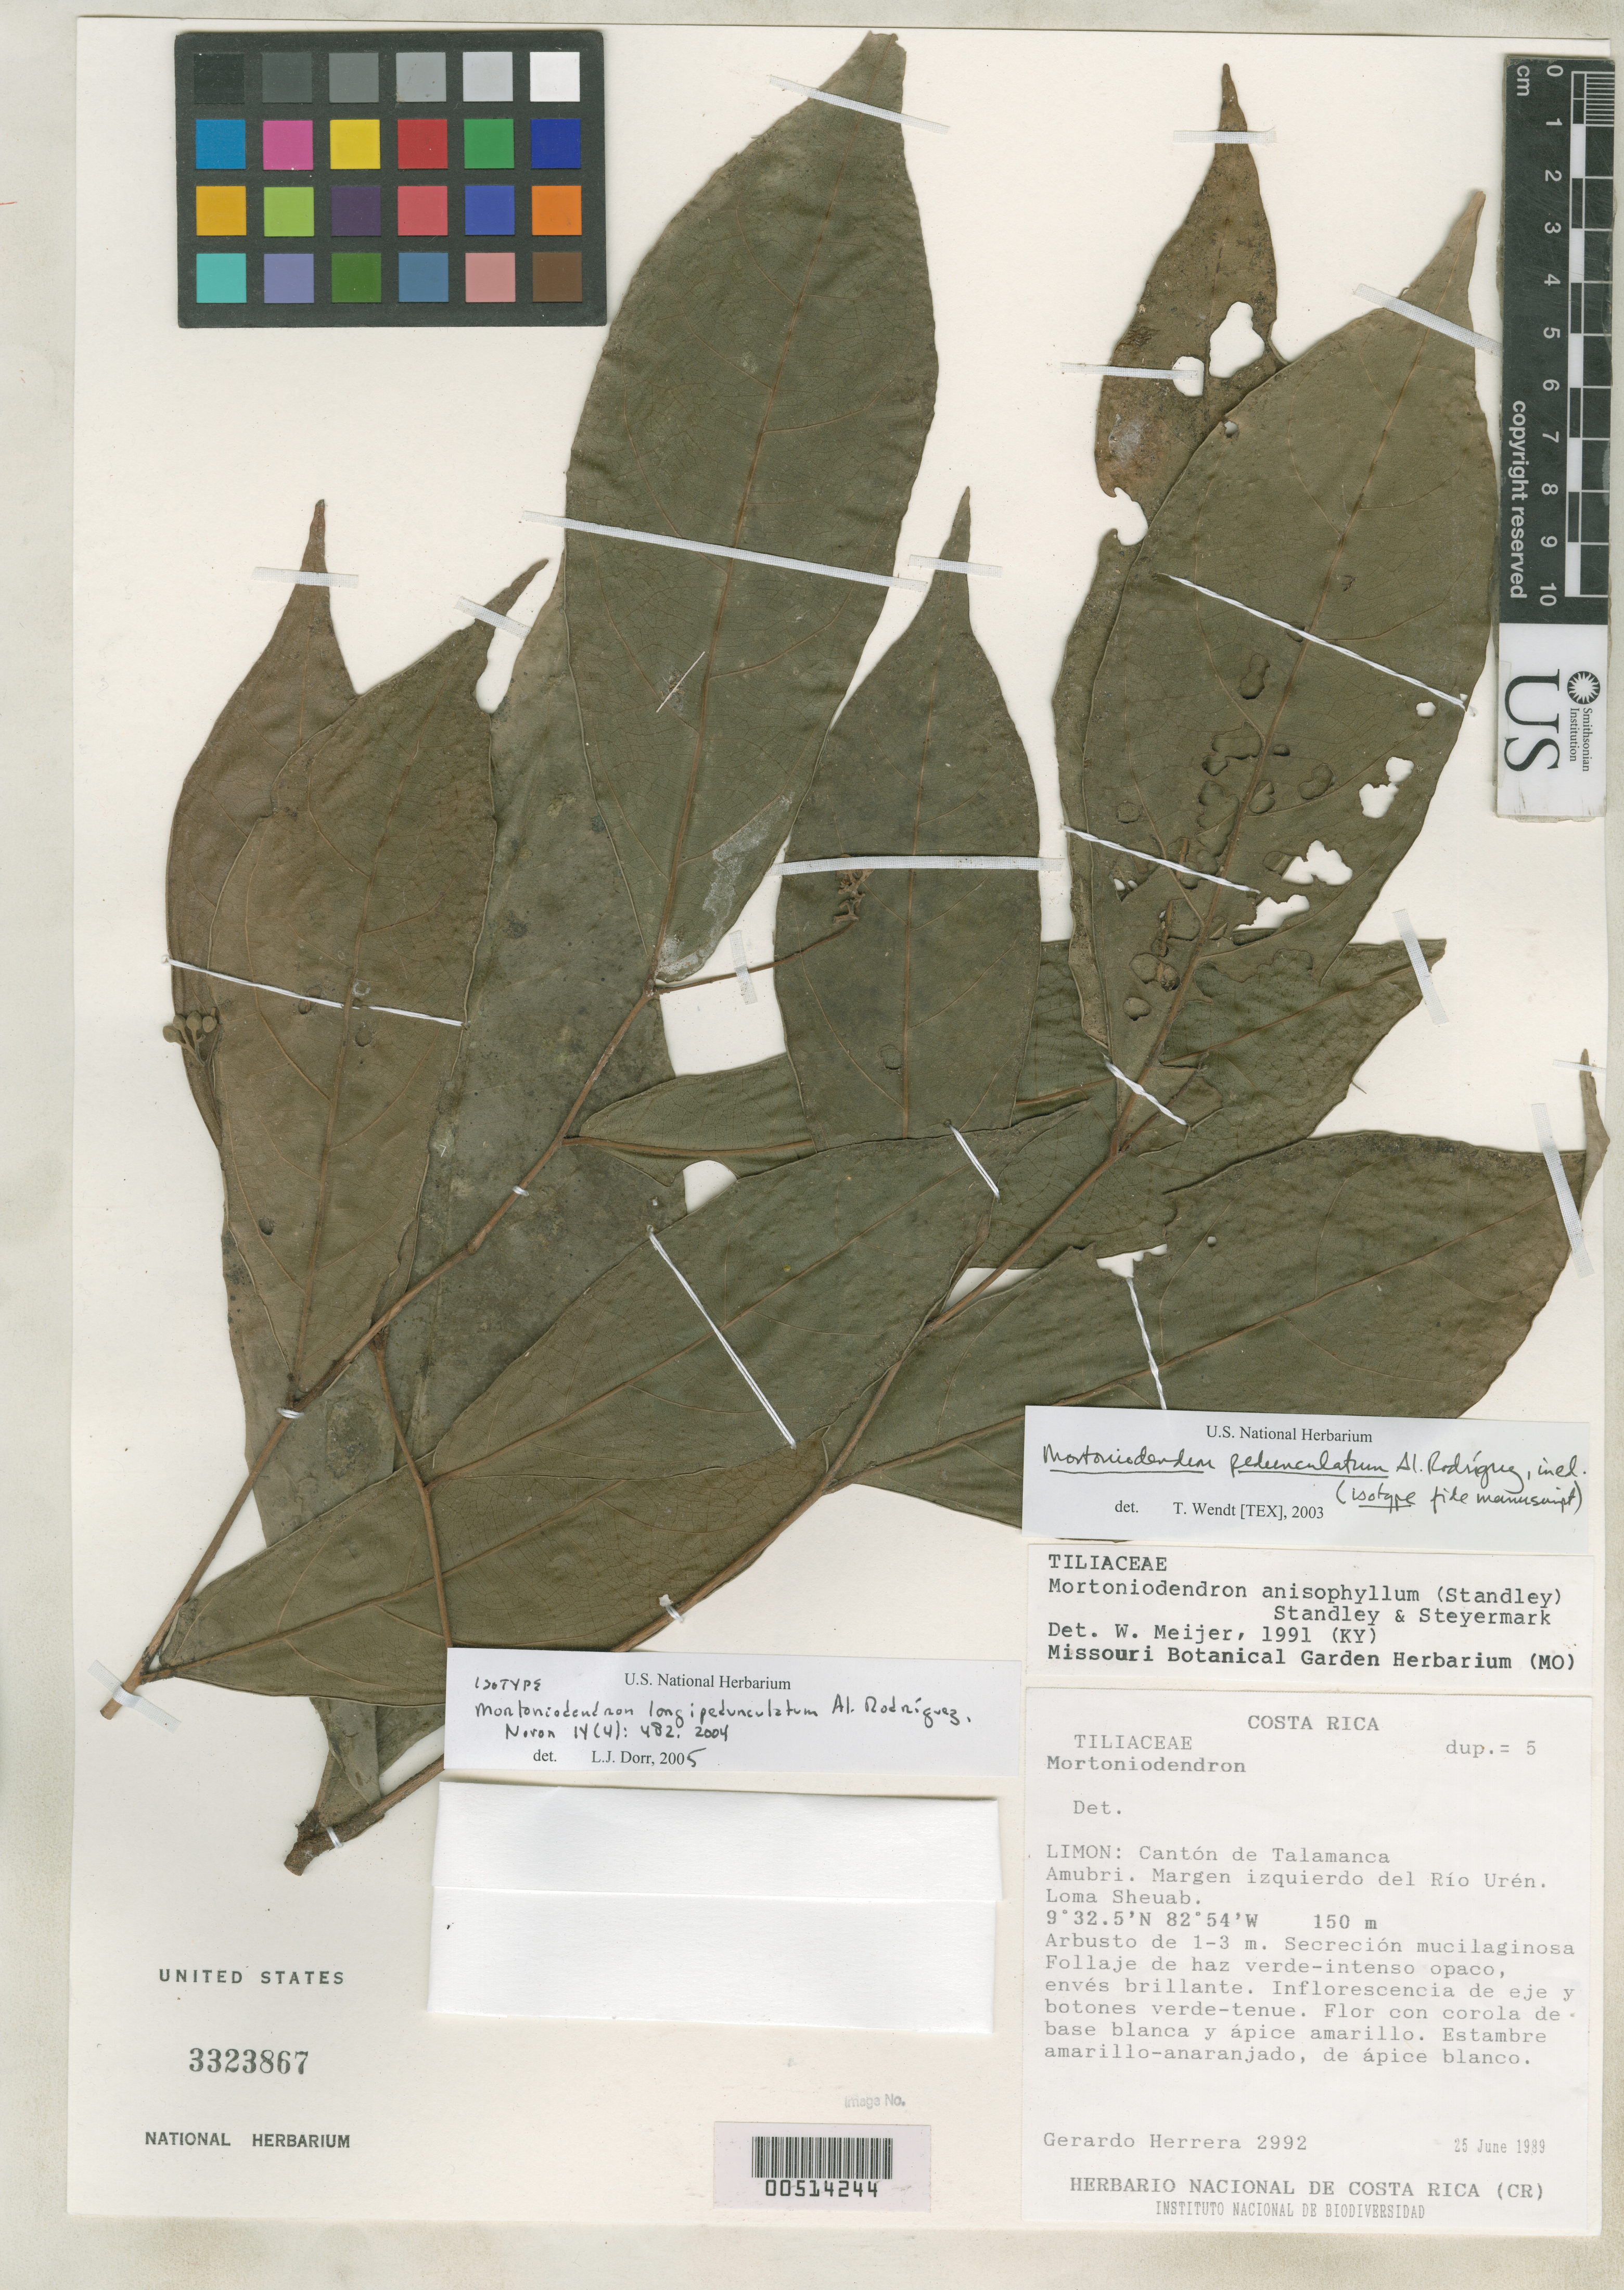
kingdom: Plantae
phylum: Tracheophyta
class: Magnoliopsida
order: Malvales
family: Malvaceae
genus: Mortoniodendron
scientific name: Mortoniodendron longipedunculatum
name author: Al. Rodr.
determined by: Dorr, L. J., (BOT), Smithsonian Institution - National Museum of Natural History (UNITED STATES)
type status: Isotype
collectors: G. Herrera Ch.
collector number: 2992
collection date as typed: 25 Jun 1989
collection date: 1989-06-25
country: Costa Rica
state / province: Limón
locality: Cantón de Talamanca Amubri, margen izquierdo del Río Urén, Loma Sheuab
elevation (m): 150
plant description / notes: Holotype at CR. Annotated by T. Wendt (2003) as Mortoniodendron "pedunculatum".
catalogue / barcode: US 3323867